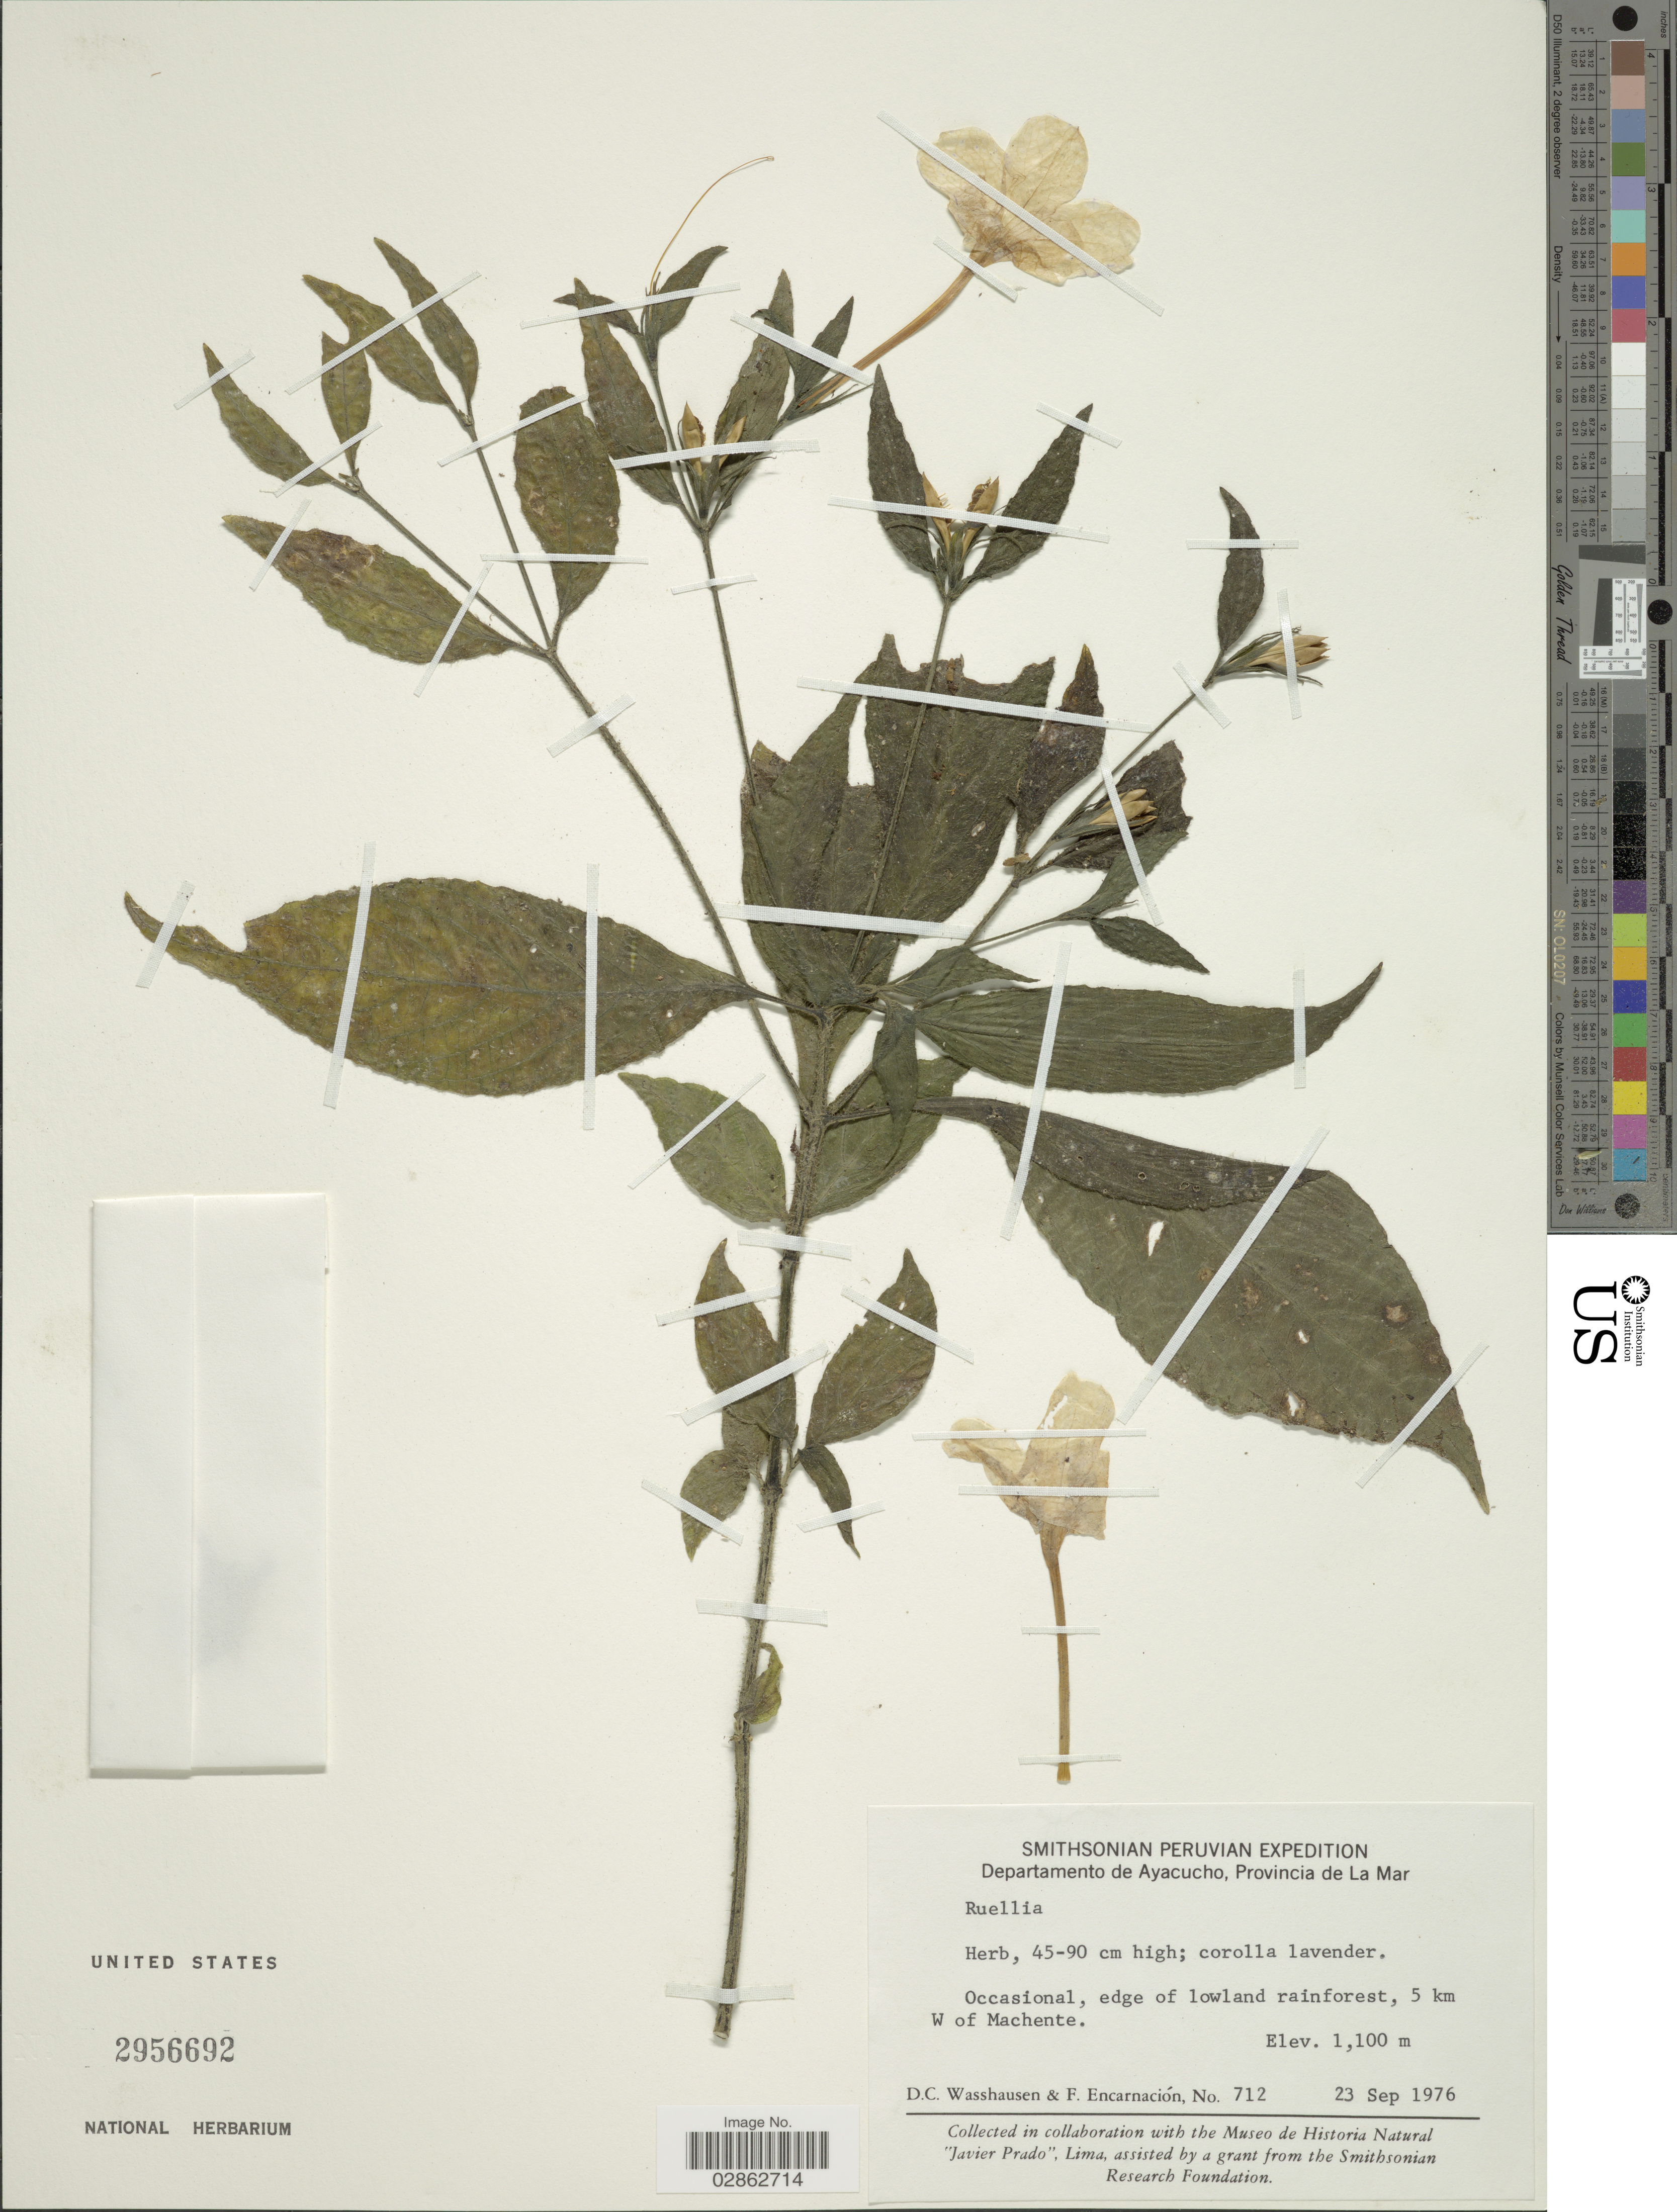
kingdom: Plantae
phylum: Tracheophyta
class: Magnoliopsida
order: Lamiales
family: Acanthaceae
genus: Ruellia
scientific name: Ruellia sp.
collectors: D. C. Wasshausen & F. Encarnación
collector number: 712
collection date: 1976-09-23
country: Peru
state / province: Ayacucho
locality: Departamento de Ayacucho, Provincia de La Mar. 5 km W of Machente.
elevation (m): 1100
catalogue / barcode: US 2956692